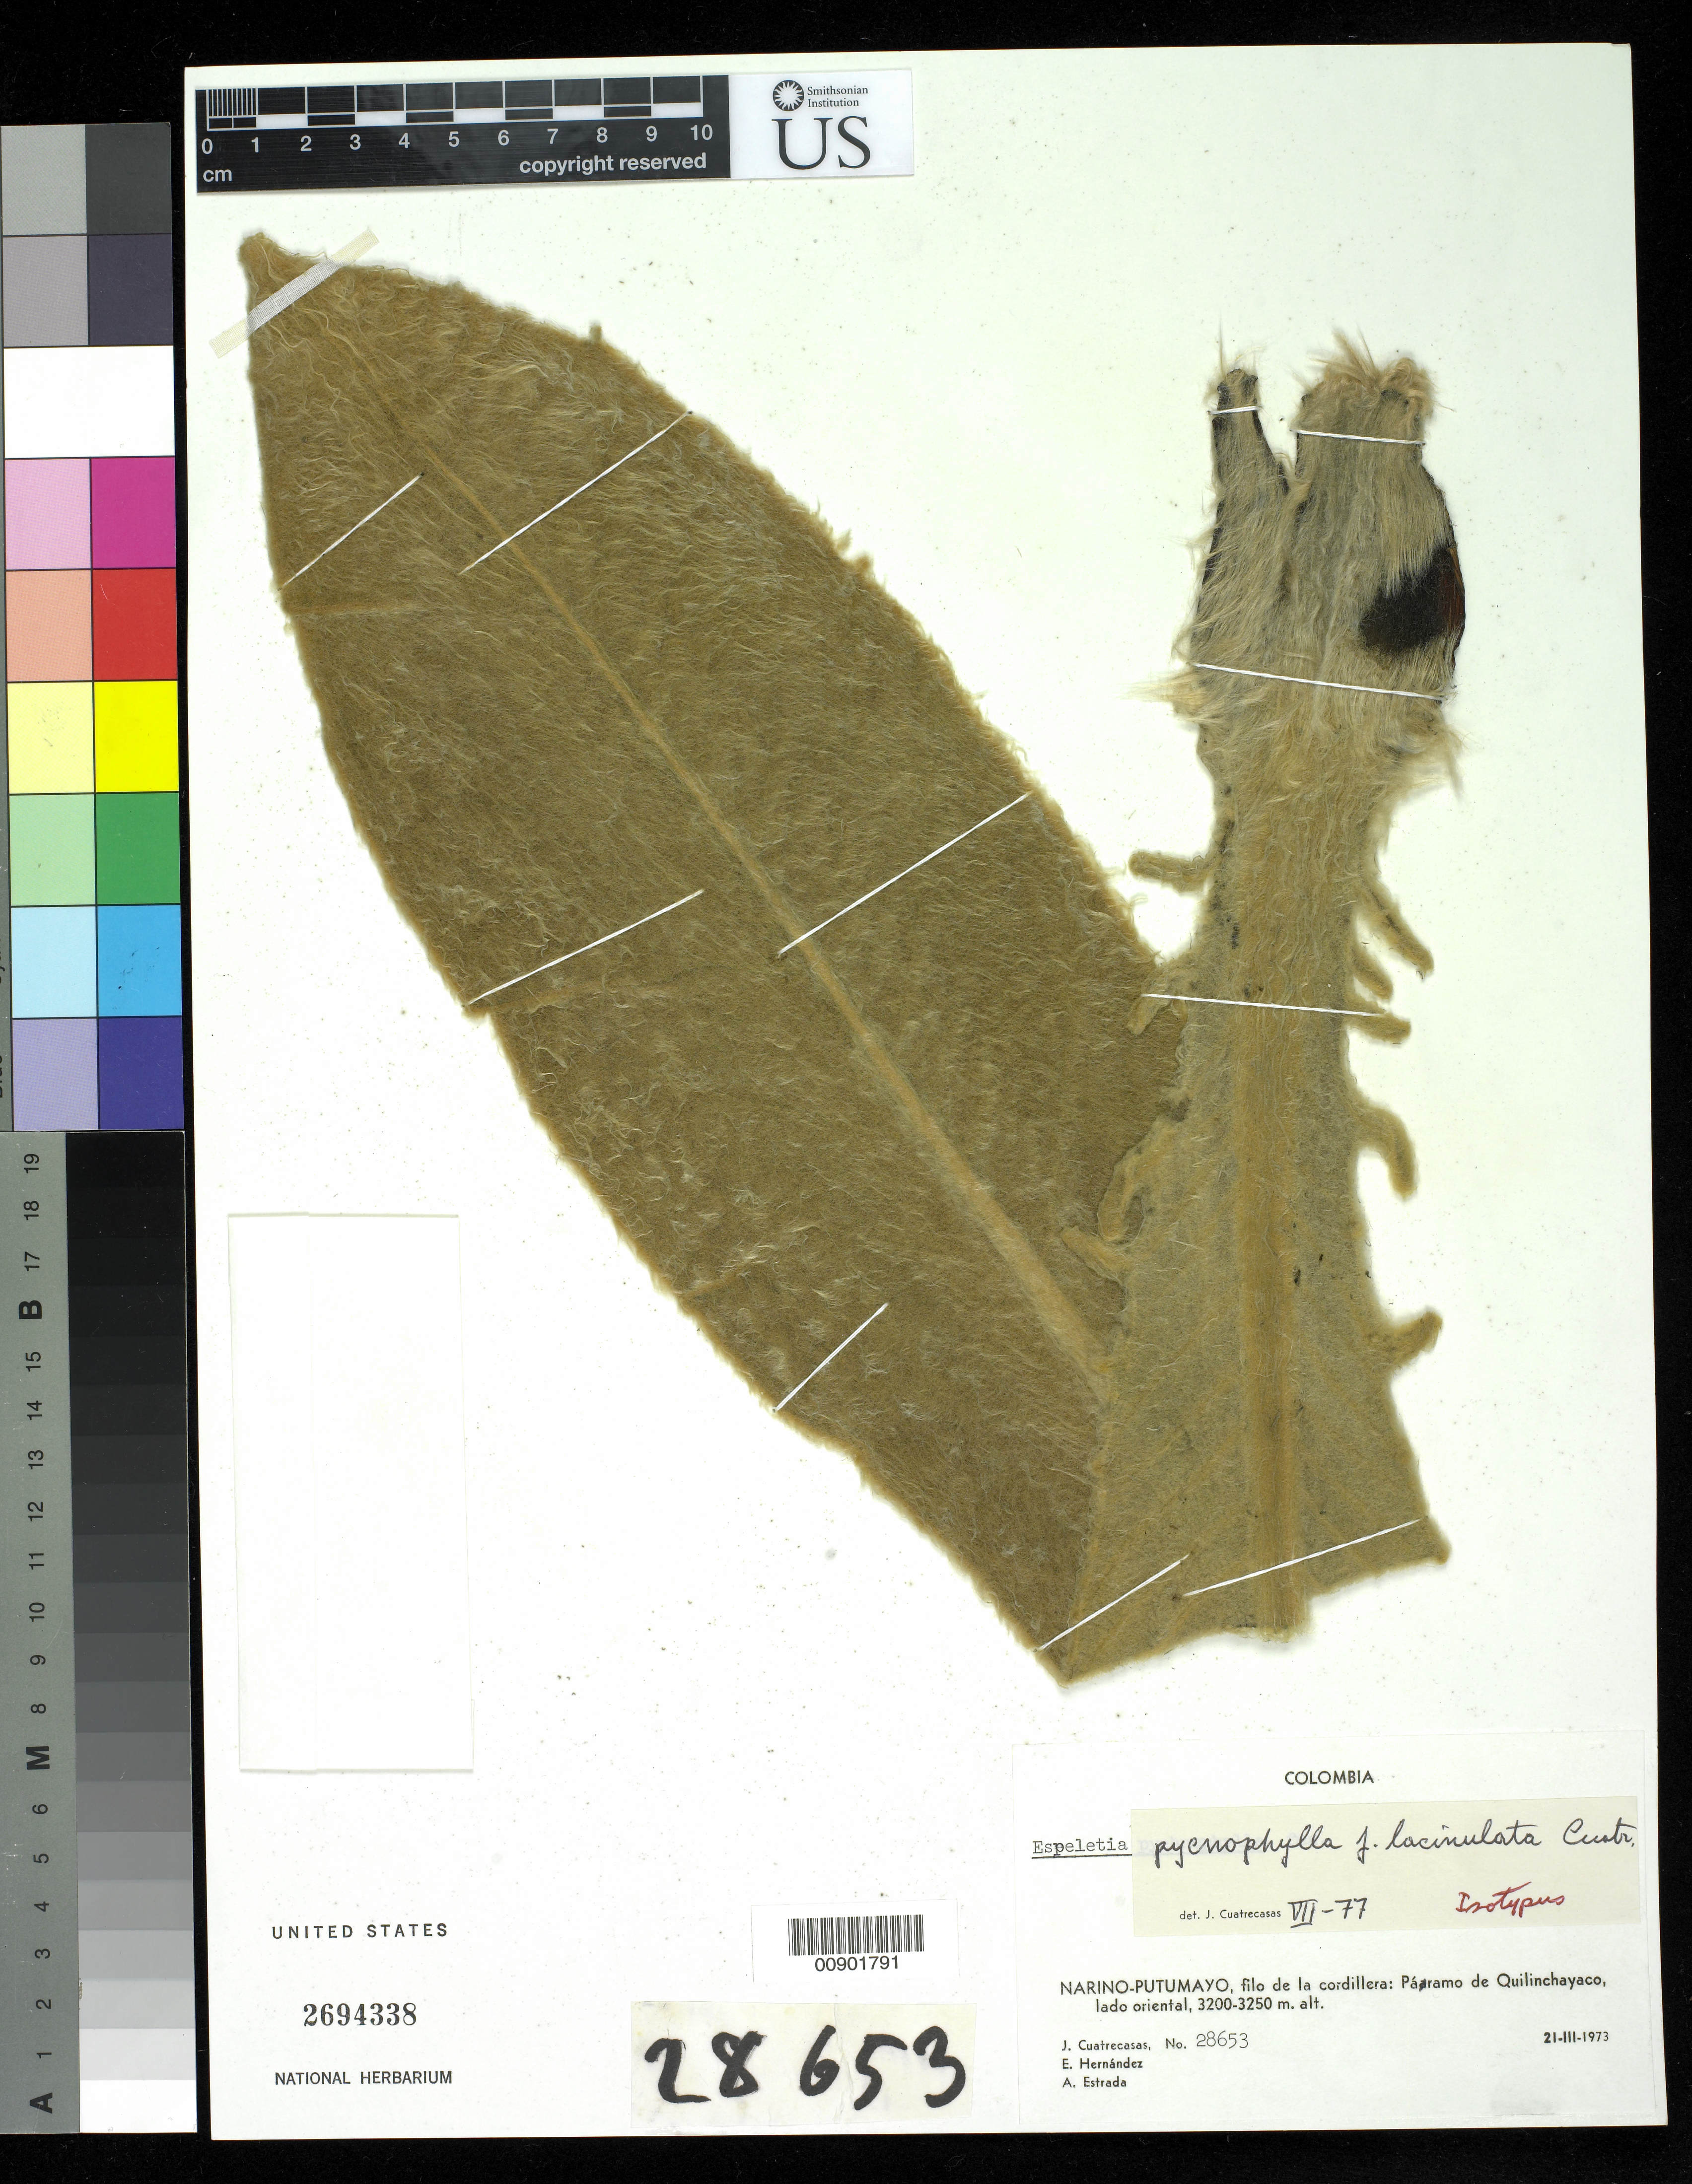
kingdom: Plantae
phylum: Tracheophyta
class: Magnoliopsida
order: Asterales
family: Asteraceae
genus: Espeletia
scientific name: Espeletia pycnophylla var. lacinulata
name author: Cuatrec.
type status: Isotype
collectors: J. Cuatrecasas, E. Hernández & A. Estrada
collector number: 28653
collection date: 1973-03-21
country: Colombia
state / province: Nariño / Putumayo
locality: Filo de la cordillera: Páramo de Quilinchayaco, lado oriental.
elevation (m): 3200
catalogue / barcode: US 2694338